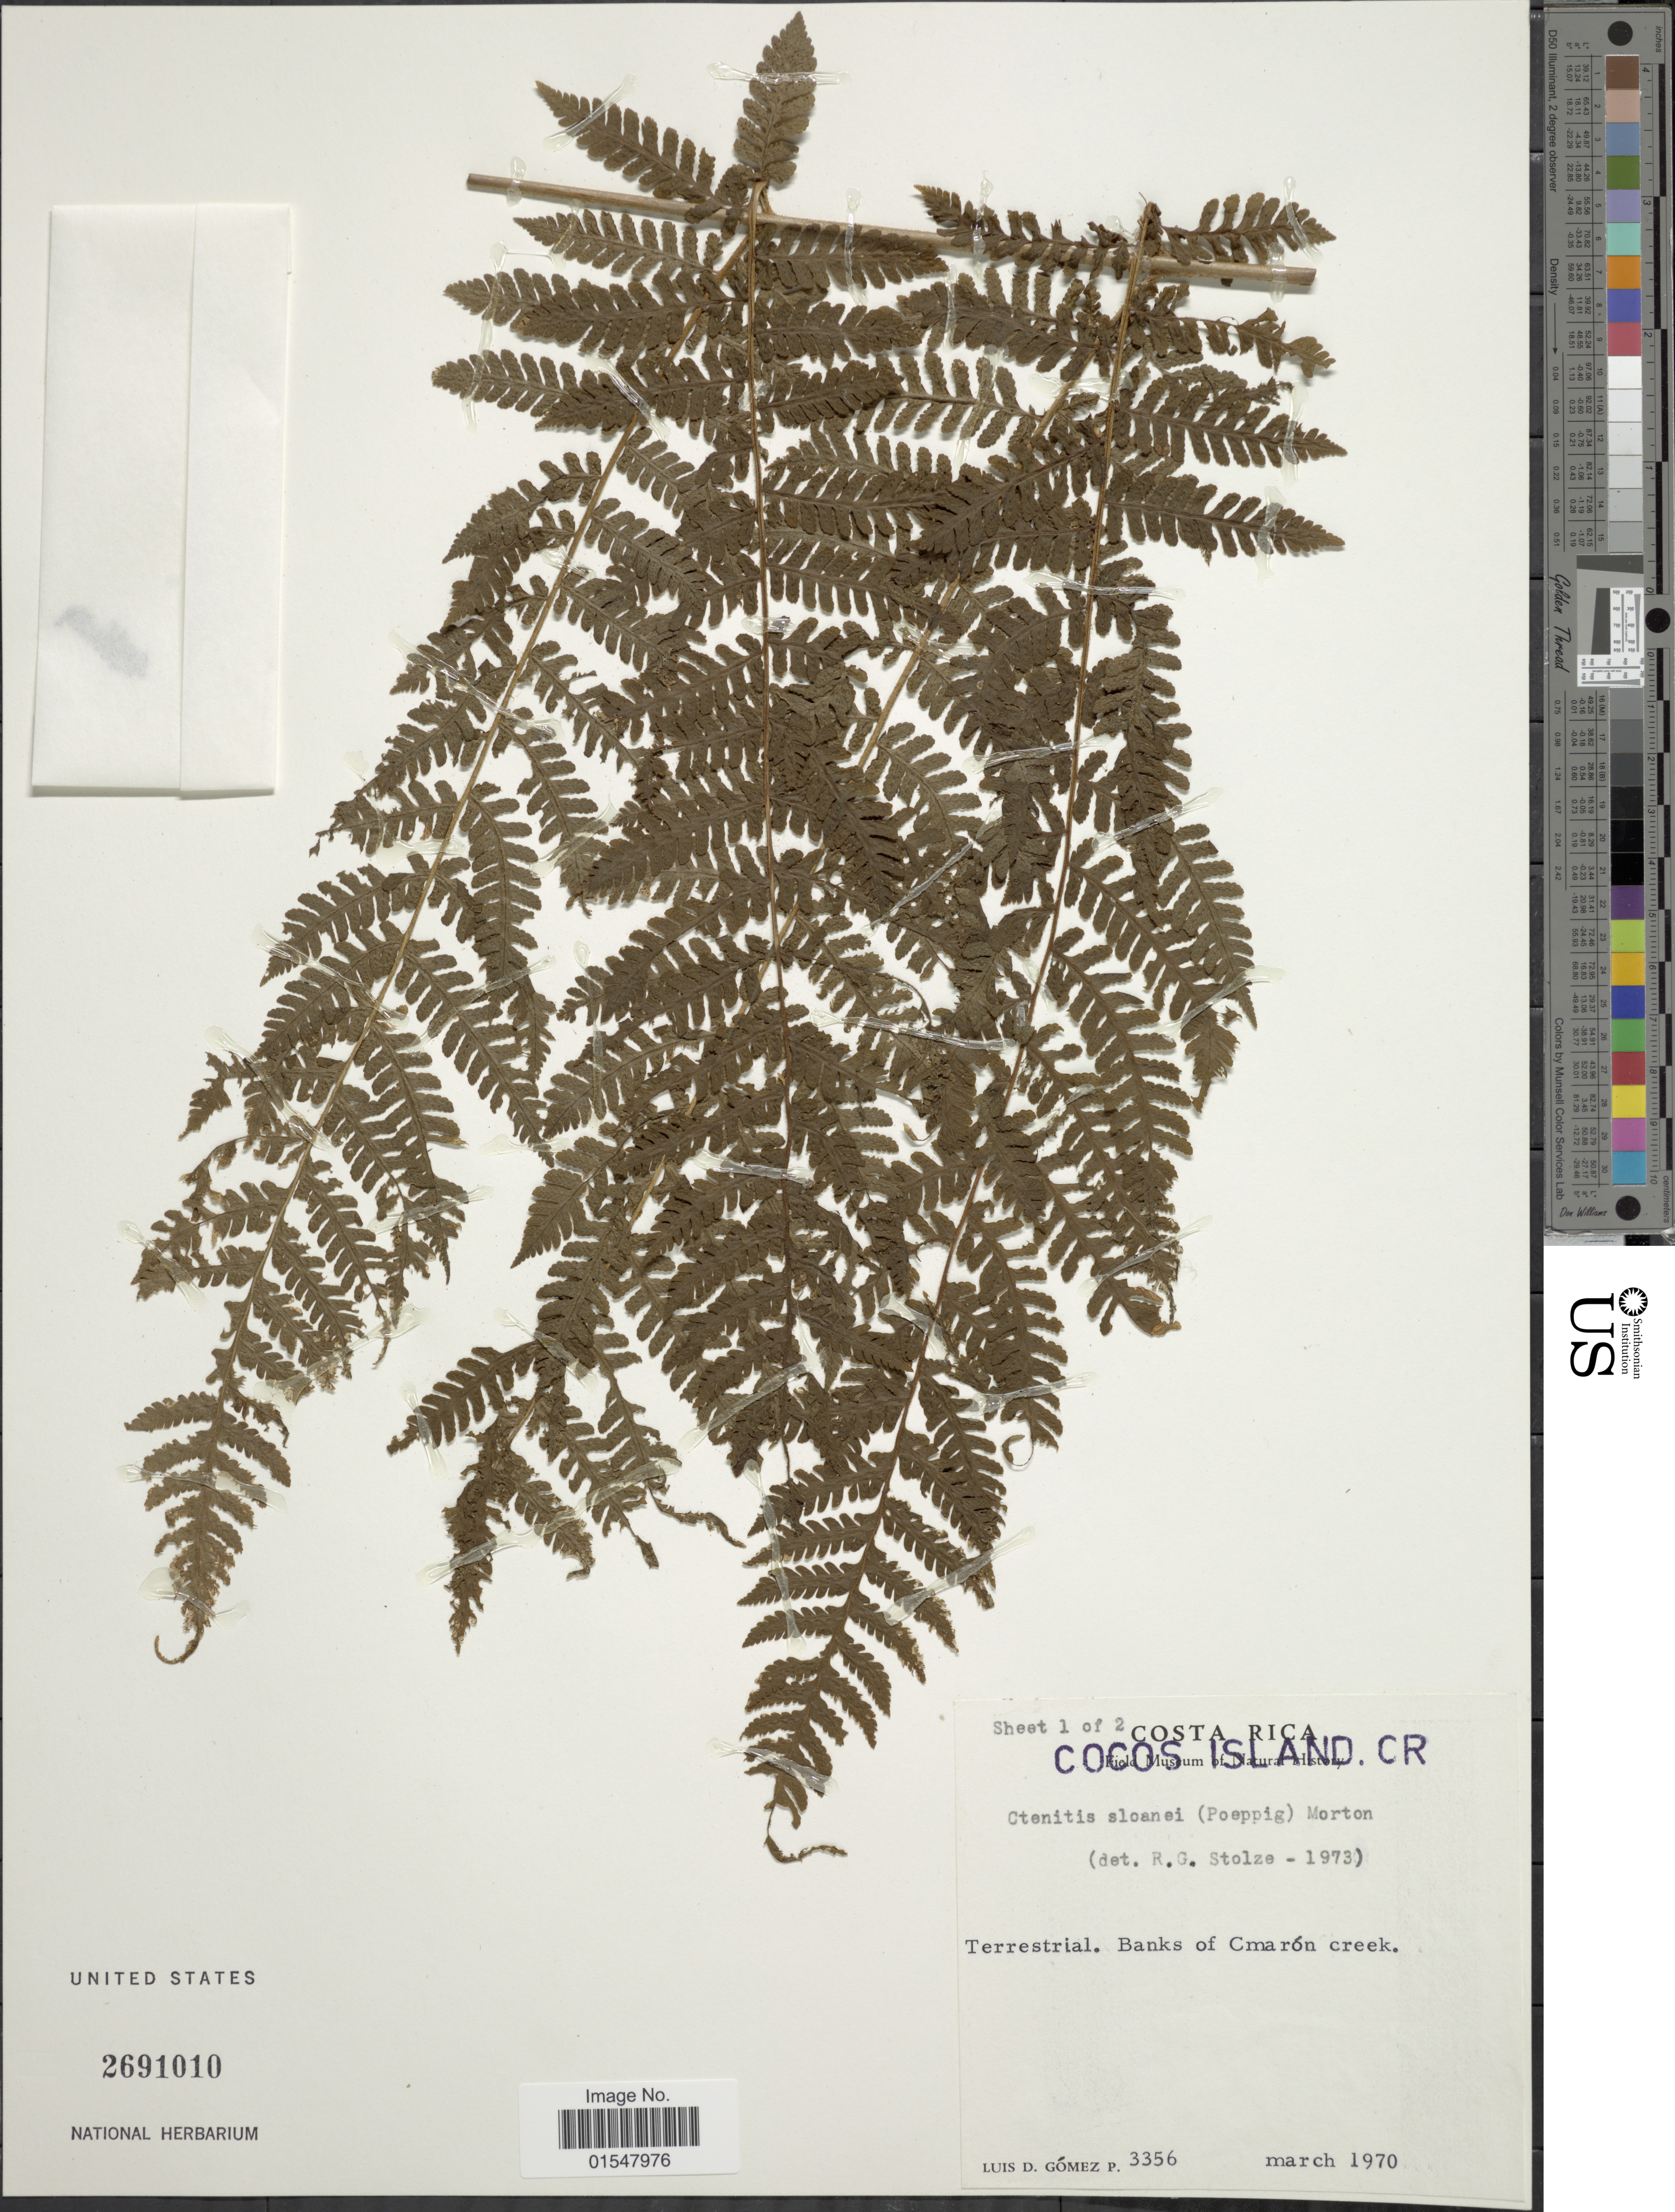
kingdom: Plantae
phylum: Tracheophyta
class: Polypodiopsida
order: Polypodiales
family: Dryopteridaceae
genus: Ctenitis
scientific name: Ctenitis sloanei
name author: (Poepp. ex Spreng.) C.V. Morton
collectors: L. D. Gómez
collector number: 3356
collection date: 1970-03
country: Costa Rica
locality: Cocos Island. CR. Banks of Cmarón creek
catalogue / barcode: US 2691010